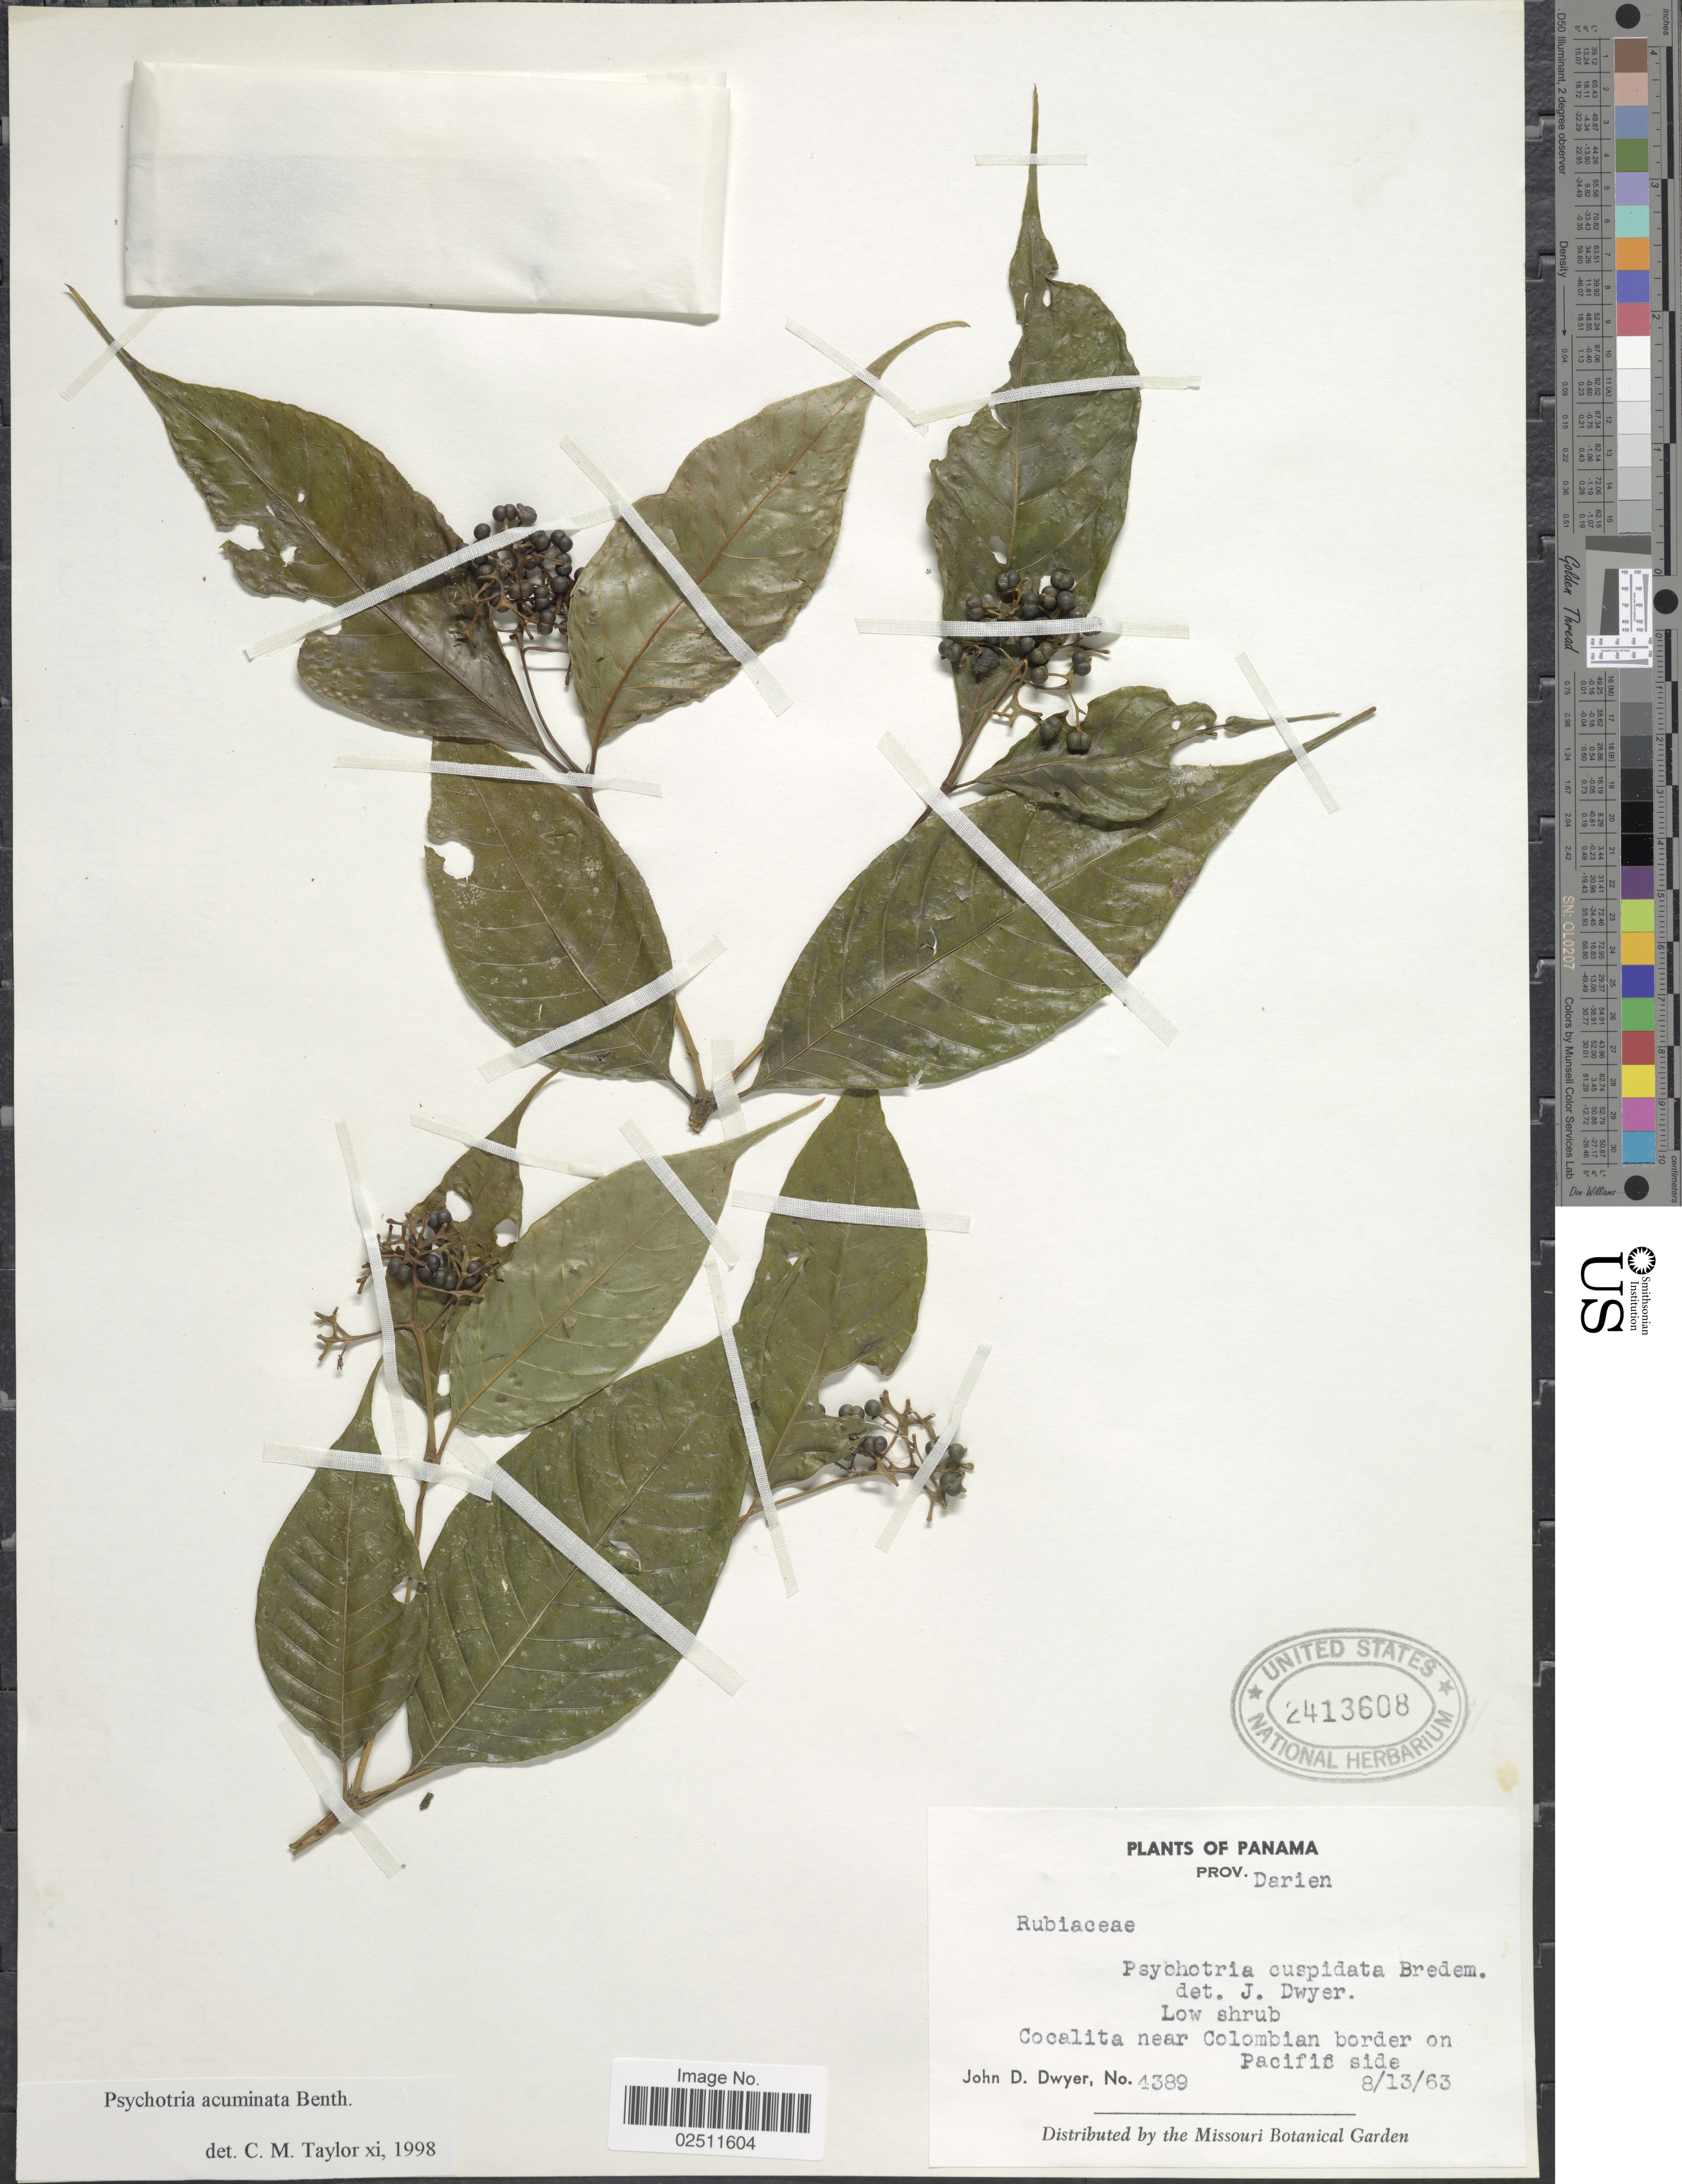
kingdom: Plantae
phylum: Tracheophyta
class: Magnoliopsida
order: Gentianales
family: Rubiaceae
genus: Psychotria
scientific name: Psychotria acuminata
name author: Benth.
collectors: J. D. Dwyer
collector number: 4389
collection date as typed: Transcribed d/m/y: 13/8/63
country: Panama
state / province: Darién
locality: Cocalita near Colombian border on Pacific side.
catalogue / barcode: US 2413608